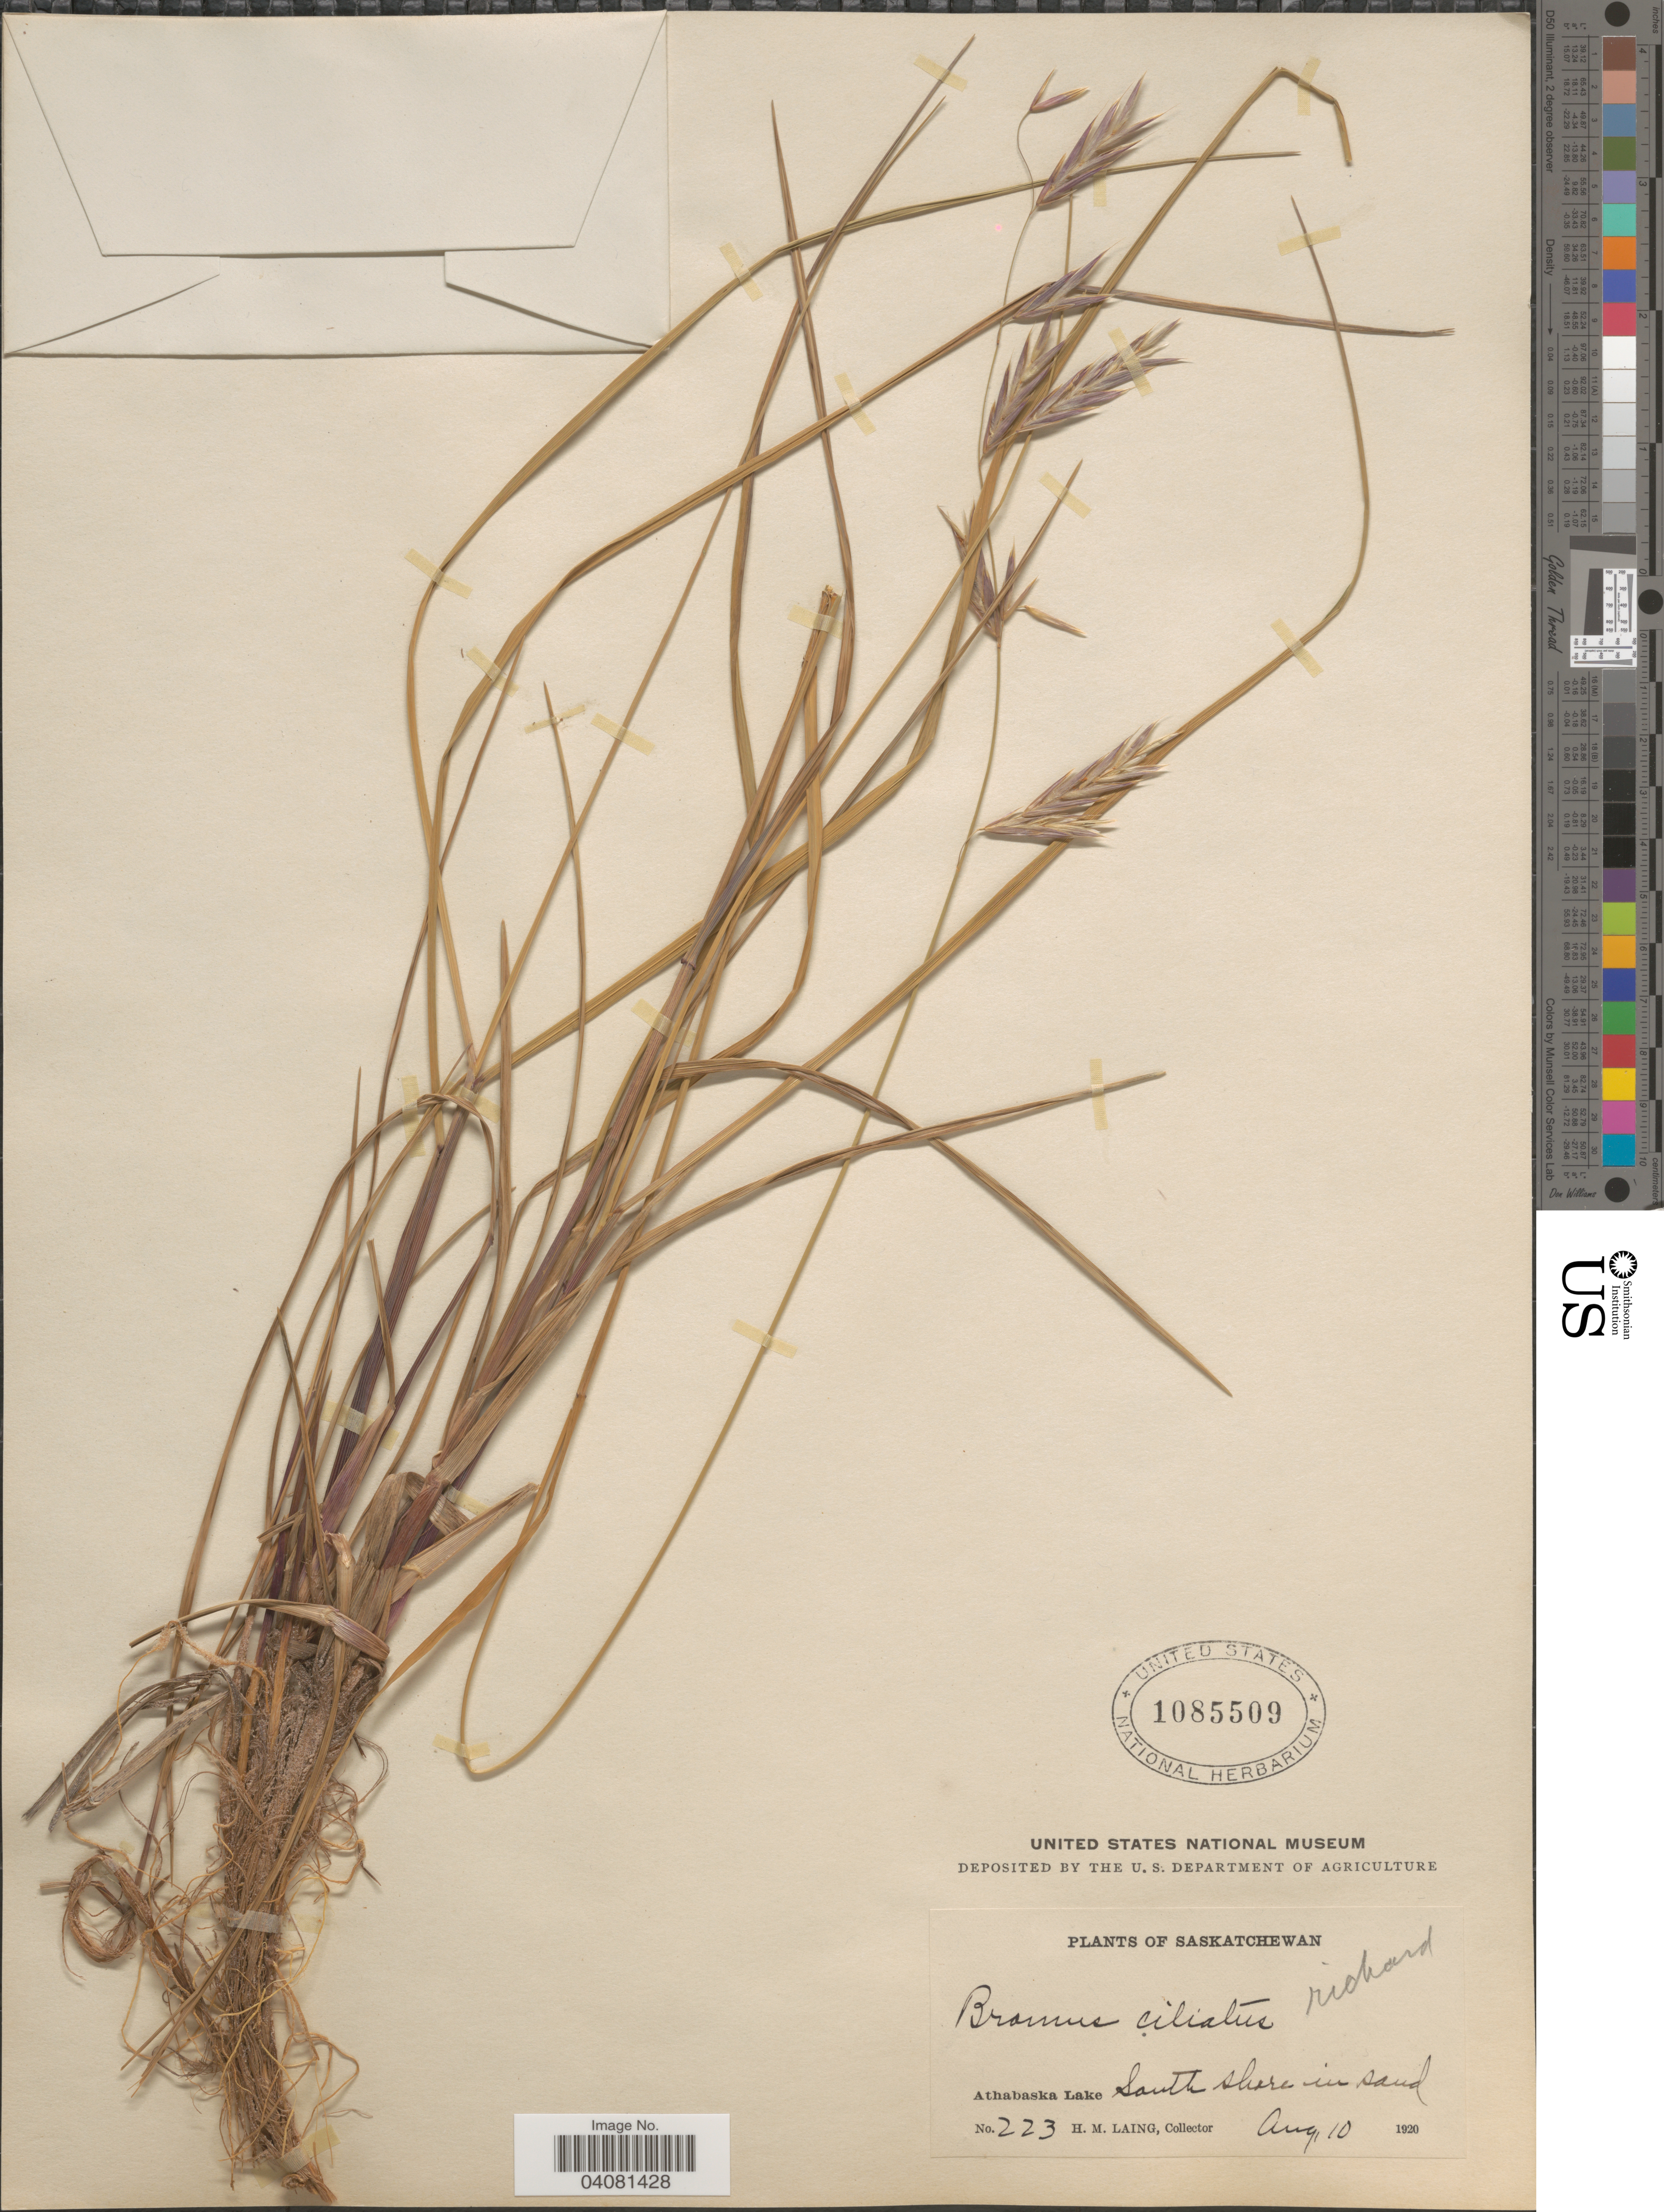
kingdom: Plantae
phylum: Tracheophyta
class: Liliopsida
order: Poales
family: Poaceae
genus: Bromus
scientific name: Bromus ciliatus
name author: L.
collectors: H. Laing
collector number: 223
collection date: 1920-08-10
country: Canada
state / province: Saskatchewan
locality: Athabaska Lake. South shore in sand.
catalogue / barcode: US 1085509